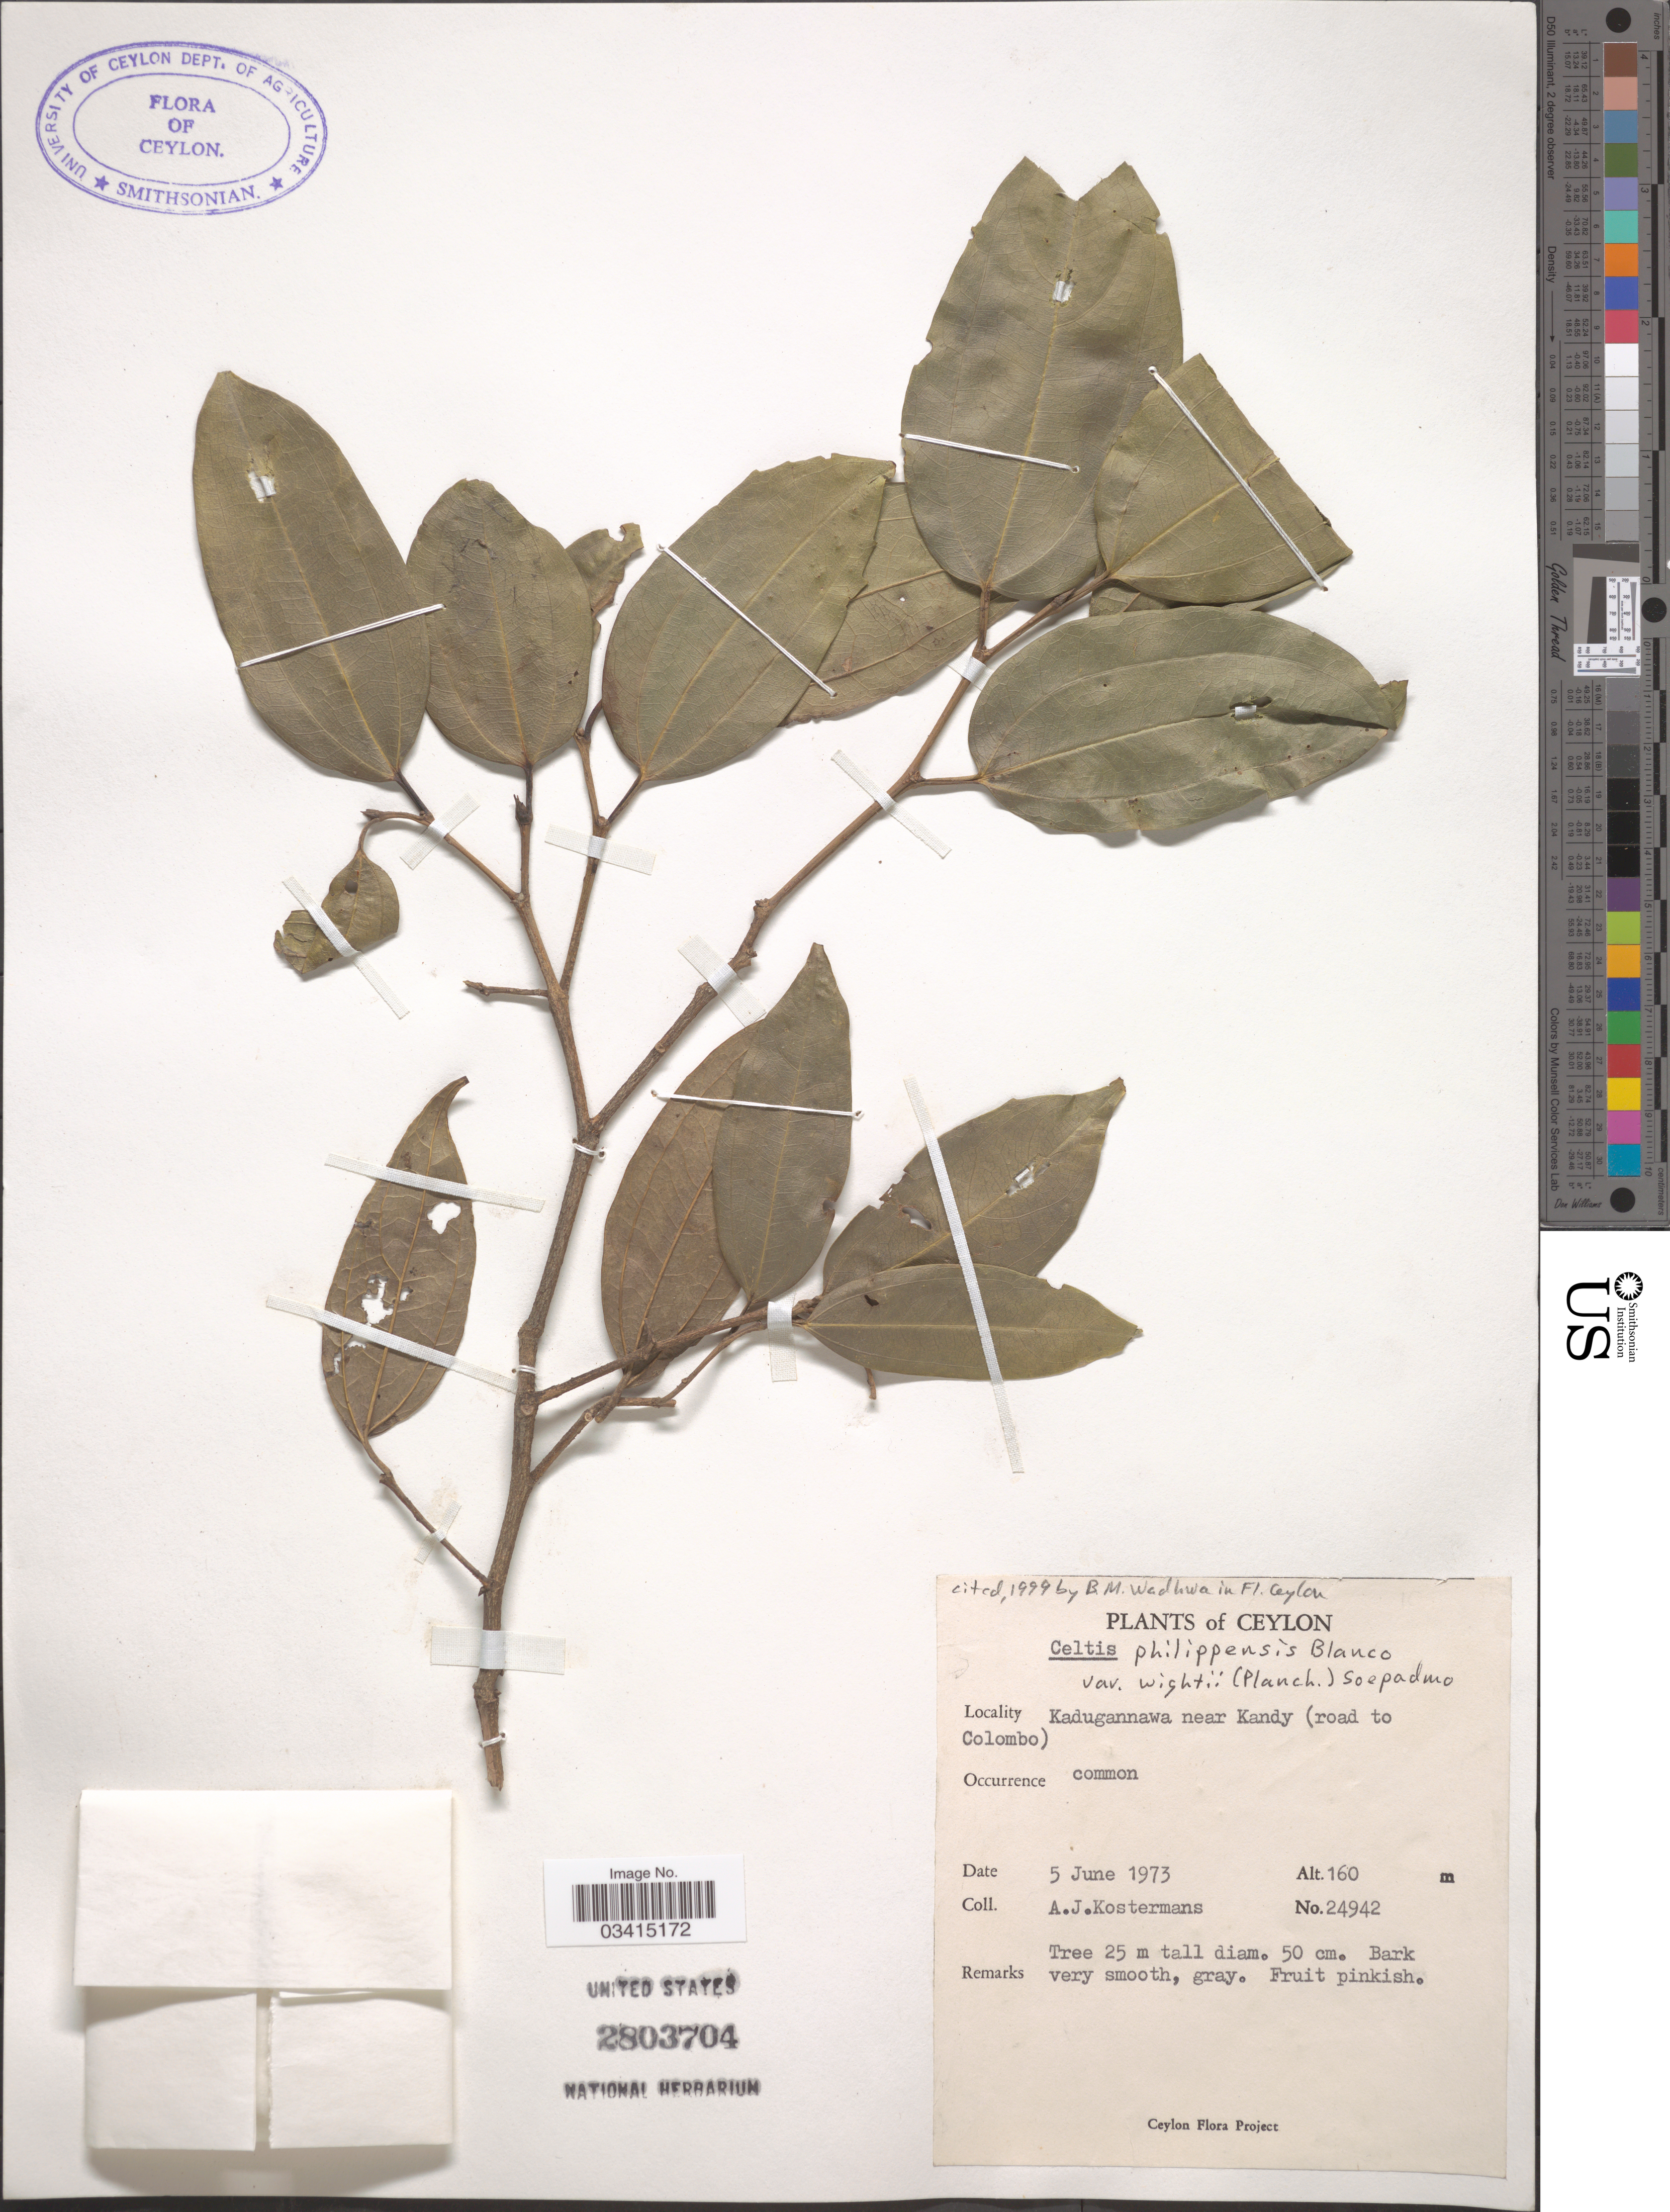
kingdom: Plantae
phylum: Tracheophyta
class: Magnoliopsida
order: Rosales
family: Cannabaceae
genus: Celtis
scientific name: Celtis philippensis var. wightii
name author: (Planch.) Soepadmo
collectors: A. J. G. Kostermans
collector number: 24942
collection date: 1973-06-05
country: Sri Lanka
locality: Ceylon. Kadugannawa near Kandy (road to Colombo).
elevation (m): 160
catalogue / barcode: US 2803704